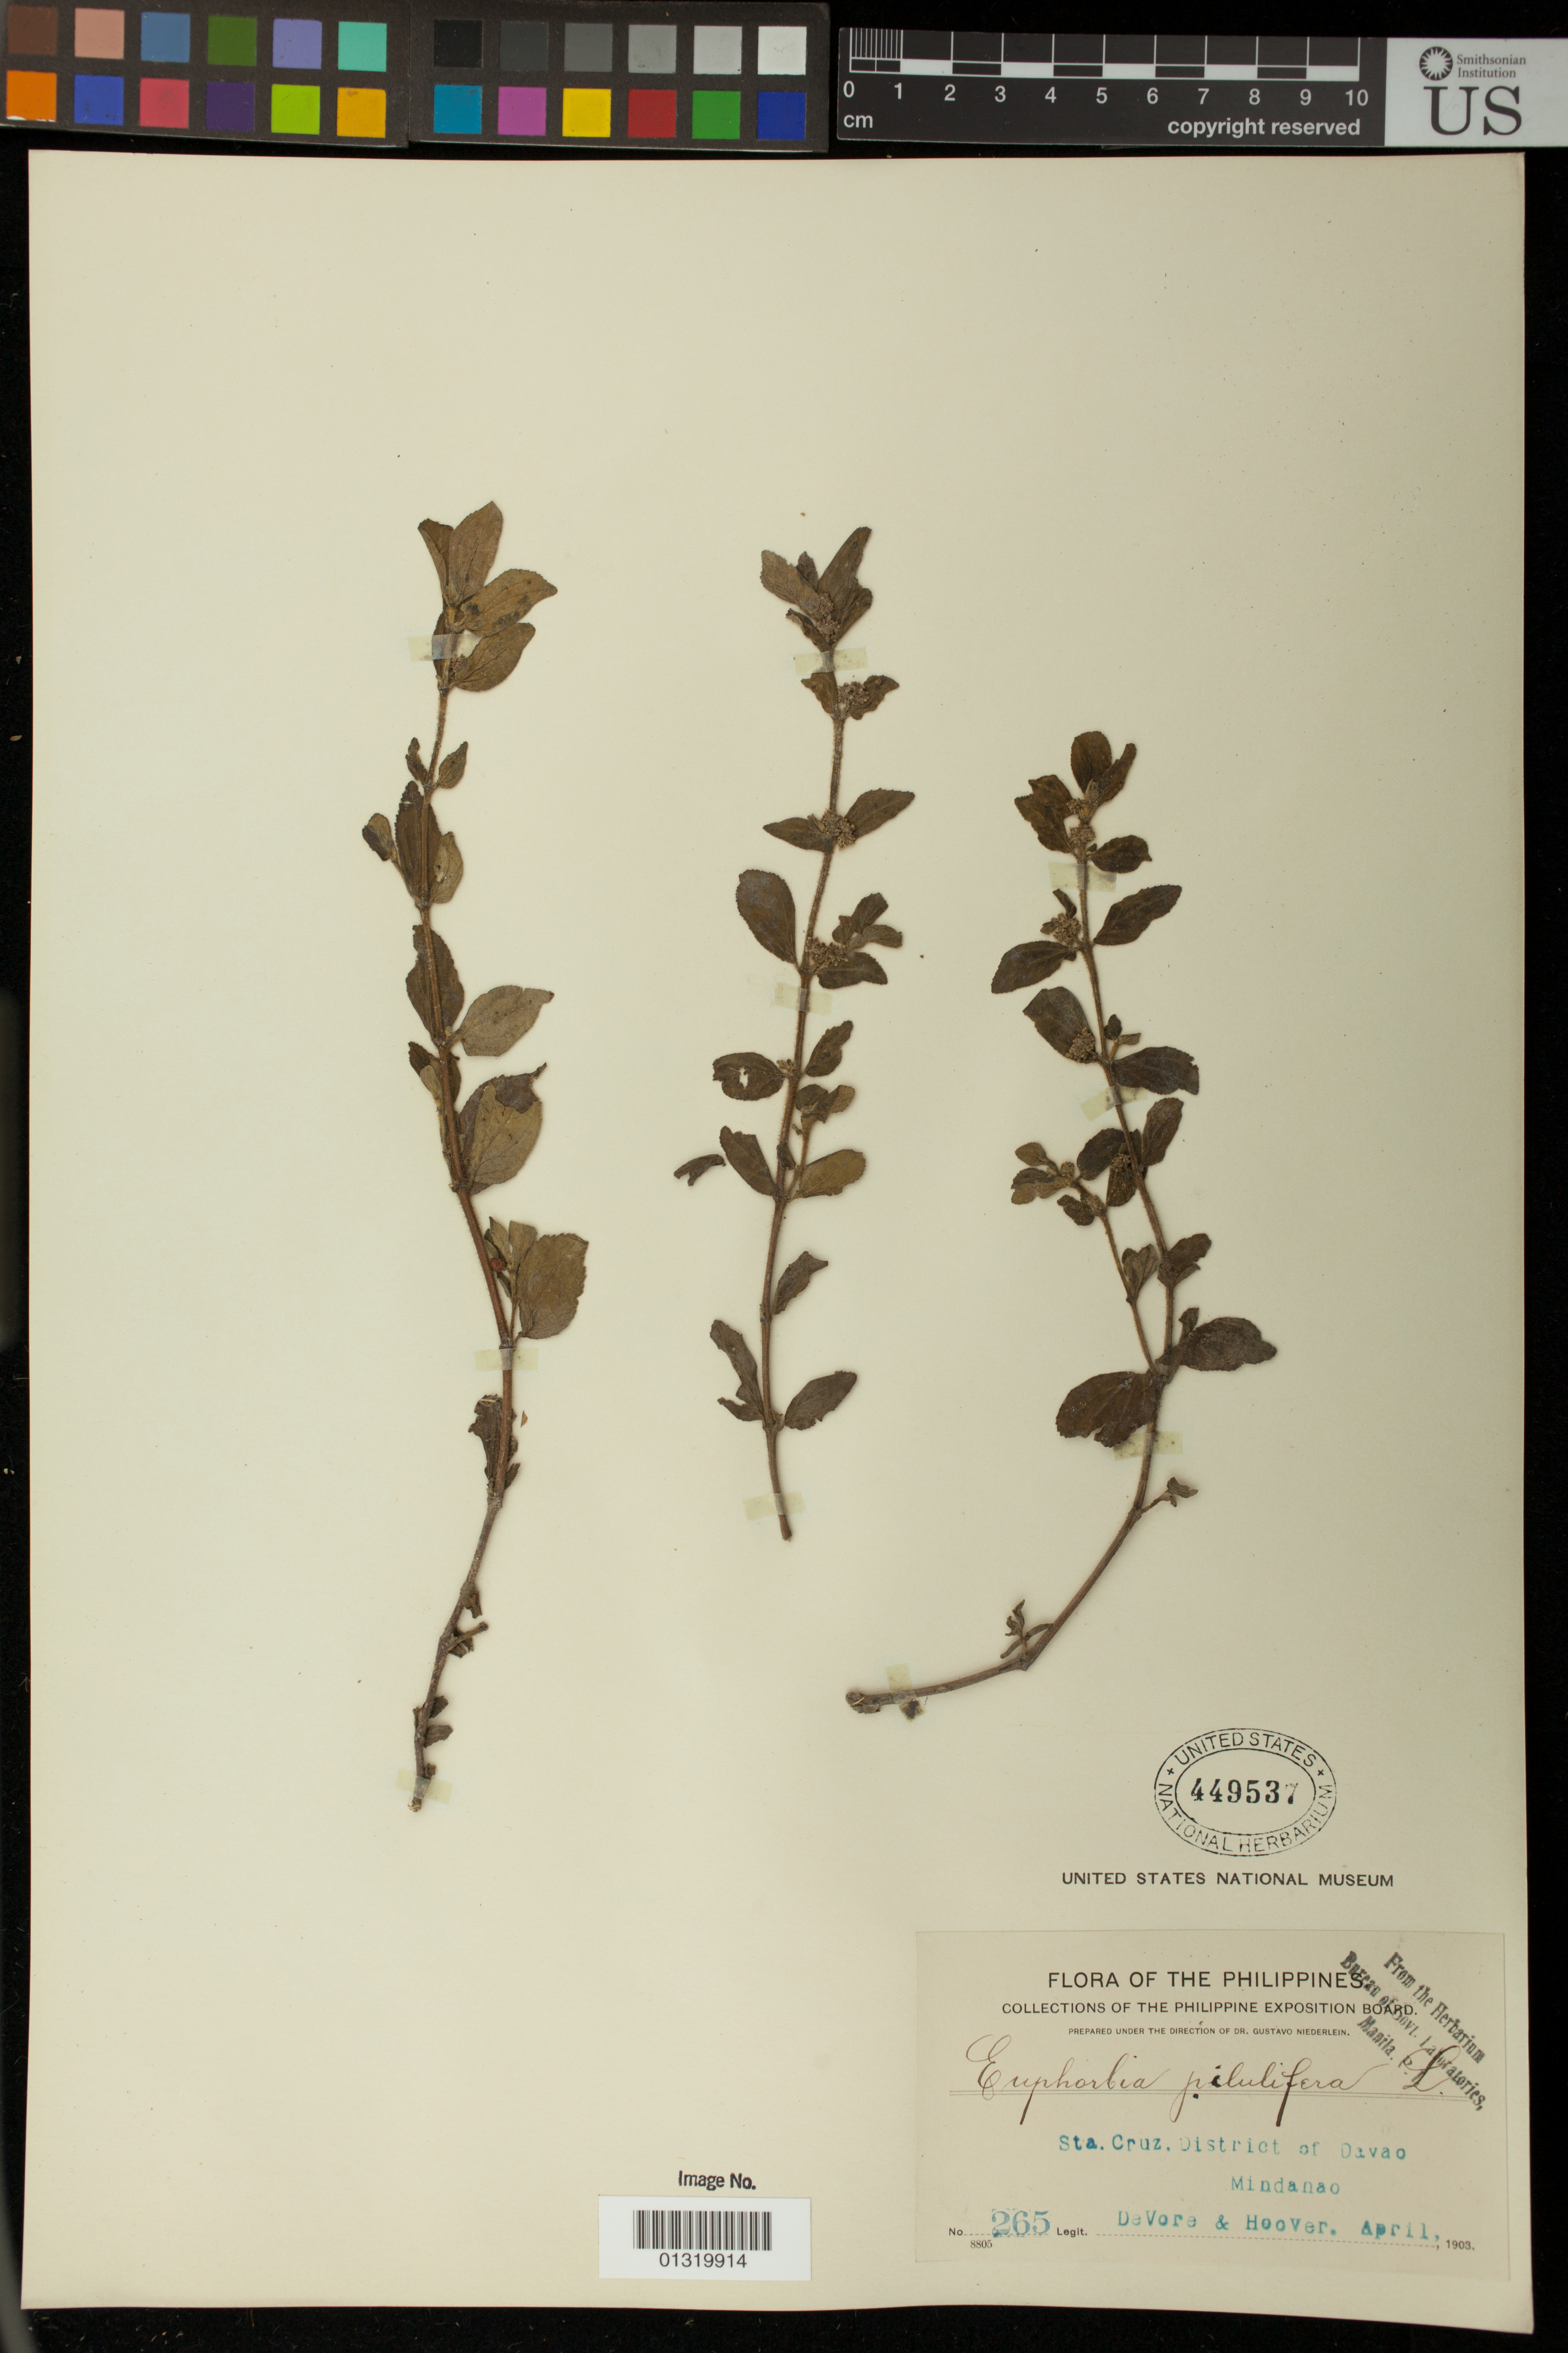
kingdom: Plantae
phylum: Tracheophyta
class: Magnoliopsida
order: Malpighiales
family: Euphorbiaceae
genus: Euphorbia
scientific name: Euphorbia hirta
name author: L.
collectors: B. F. DeVore & C. L. Hoover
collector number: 265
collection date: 1903-04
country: Philippines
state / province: Davao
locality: Mindanao, Sta. Cruz. District of Davao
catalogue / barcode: US 449537